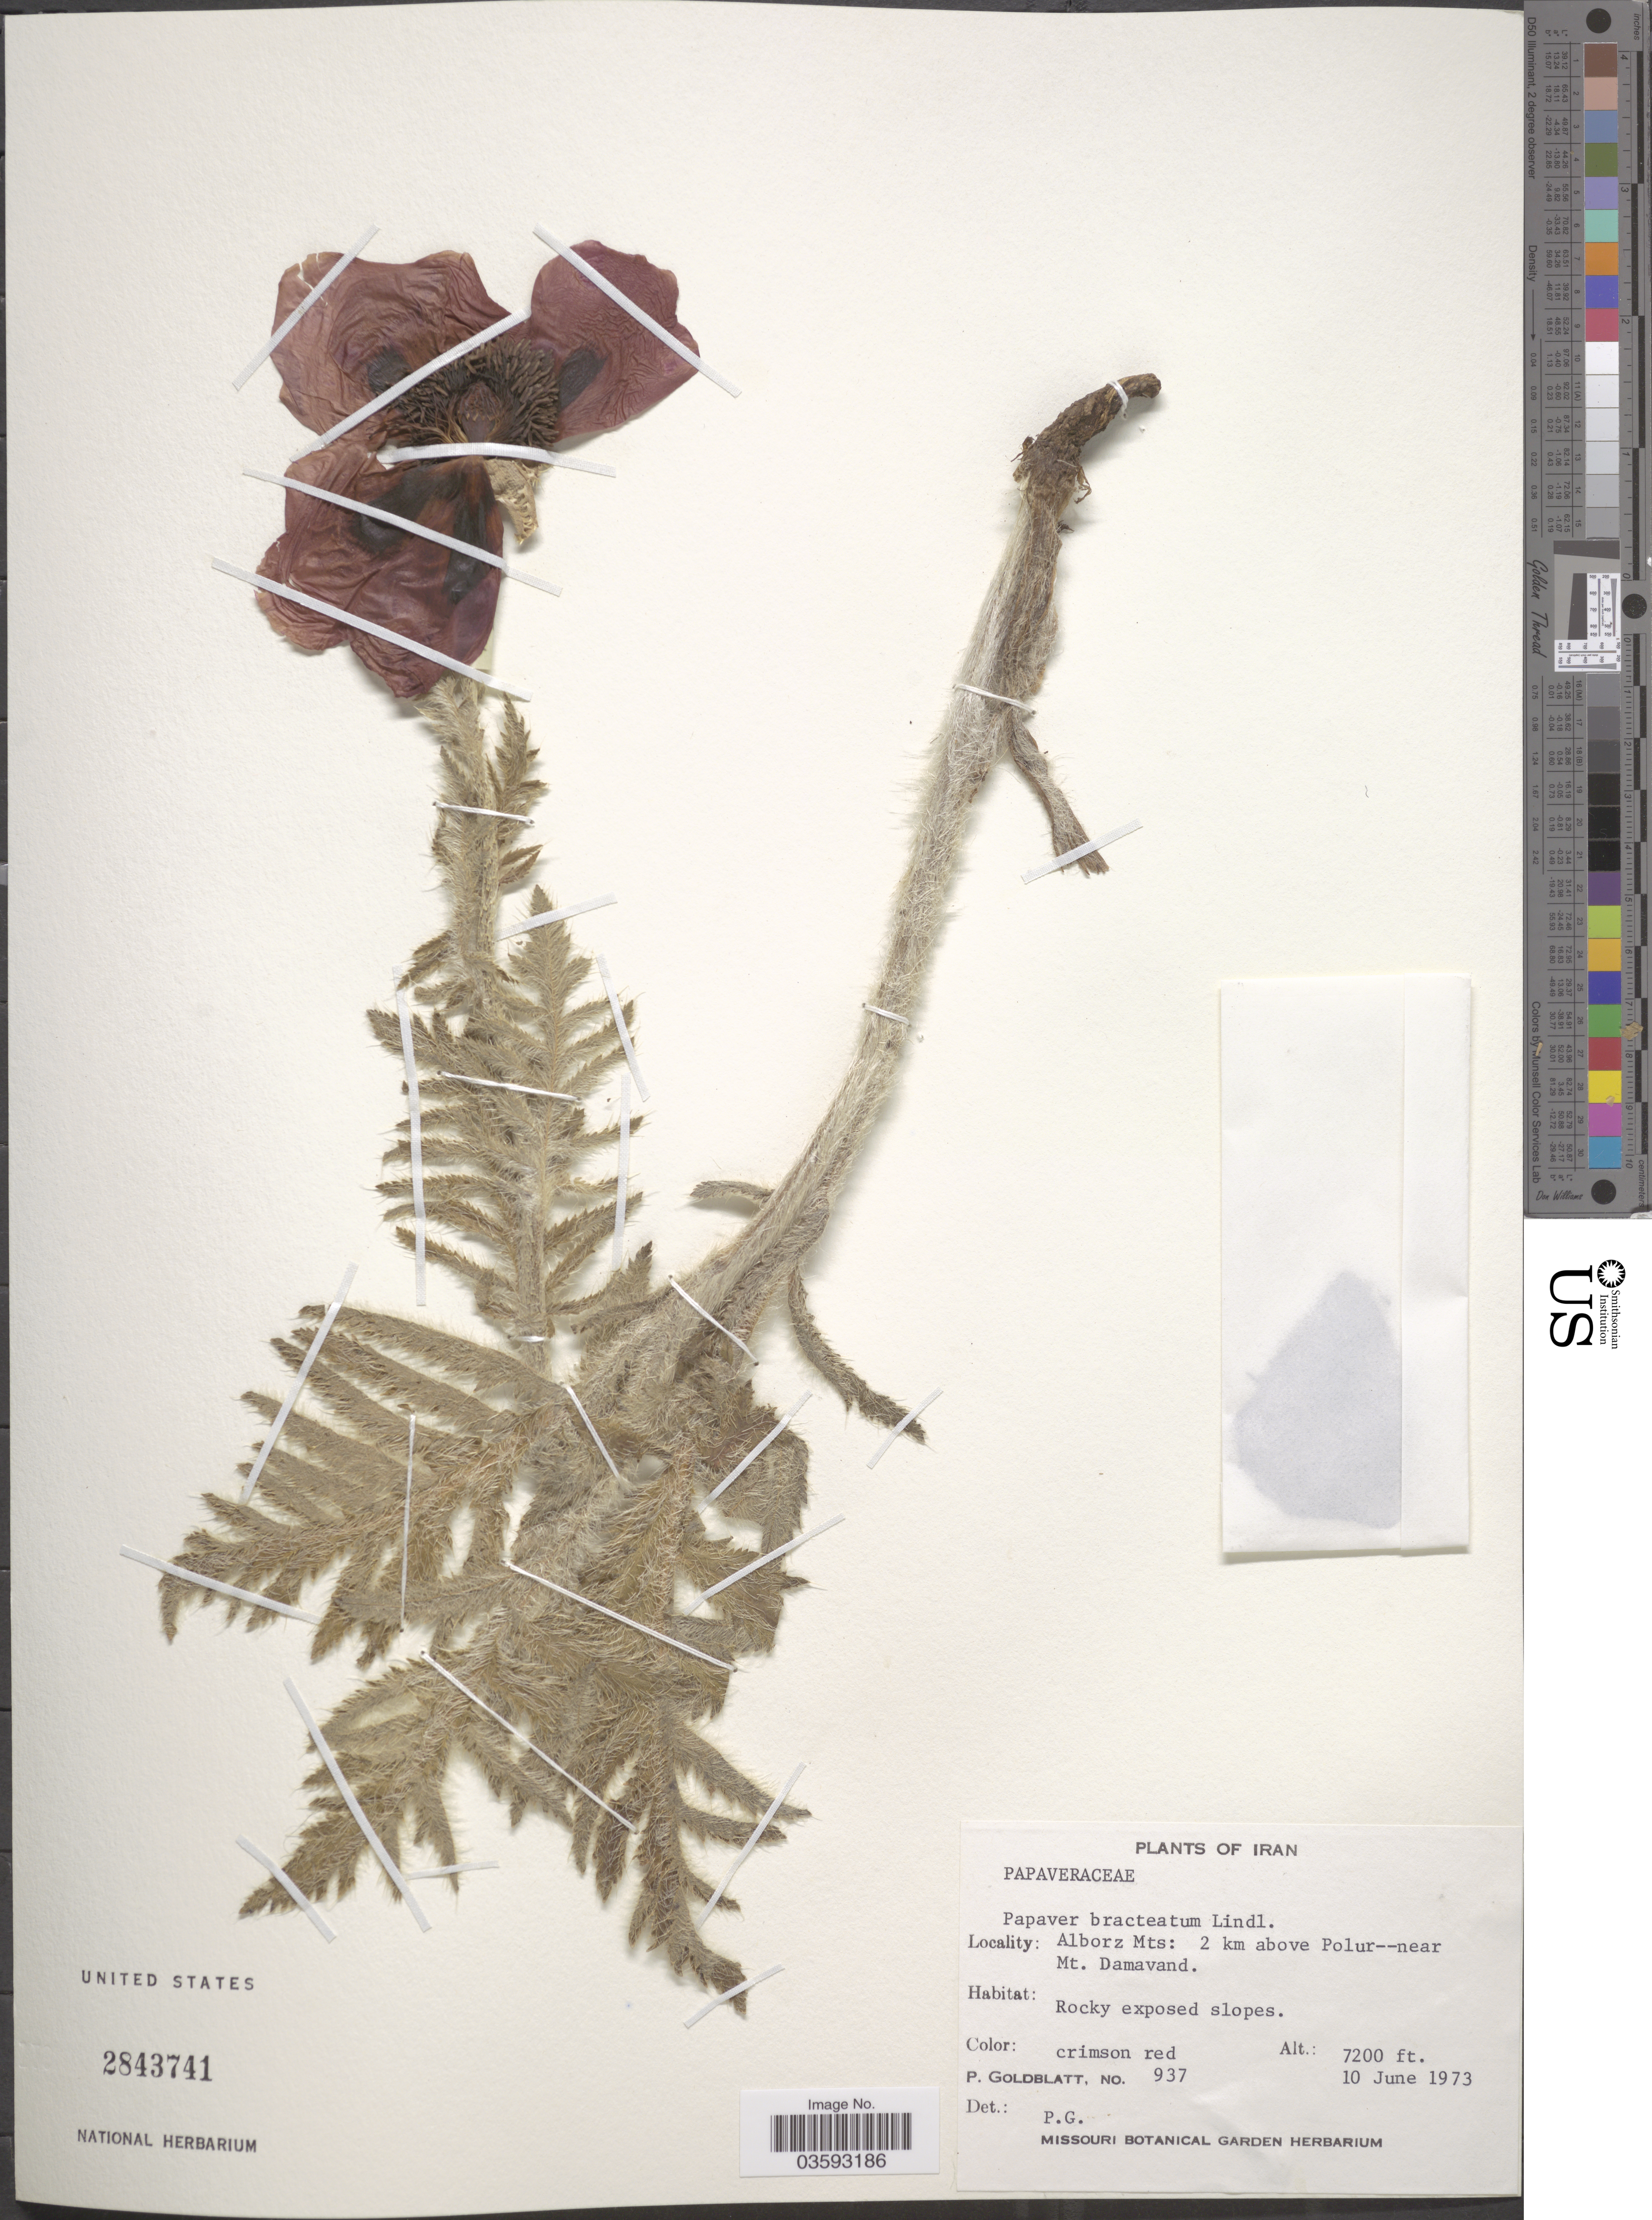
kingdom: Plantae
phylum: Tracheophyta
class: Magnoliopsida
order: Ranunculales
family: Papaveraceae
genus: Papaver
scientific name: Papaver bracteatum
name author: Lindl.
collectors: P. Goldblatt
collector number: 937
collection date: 1973-06-10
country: Iran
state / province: Alborz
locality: Alborz Mts: 2 km above Polur--near Mt. Damavand.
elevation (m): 2195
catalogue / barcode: US 2843741